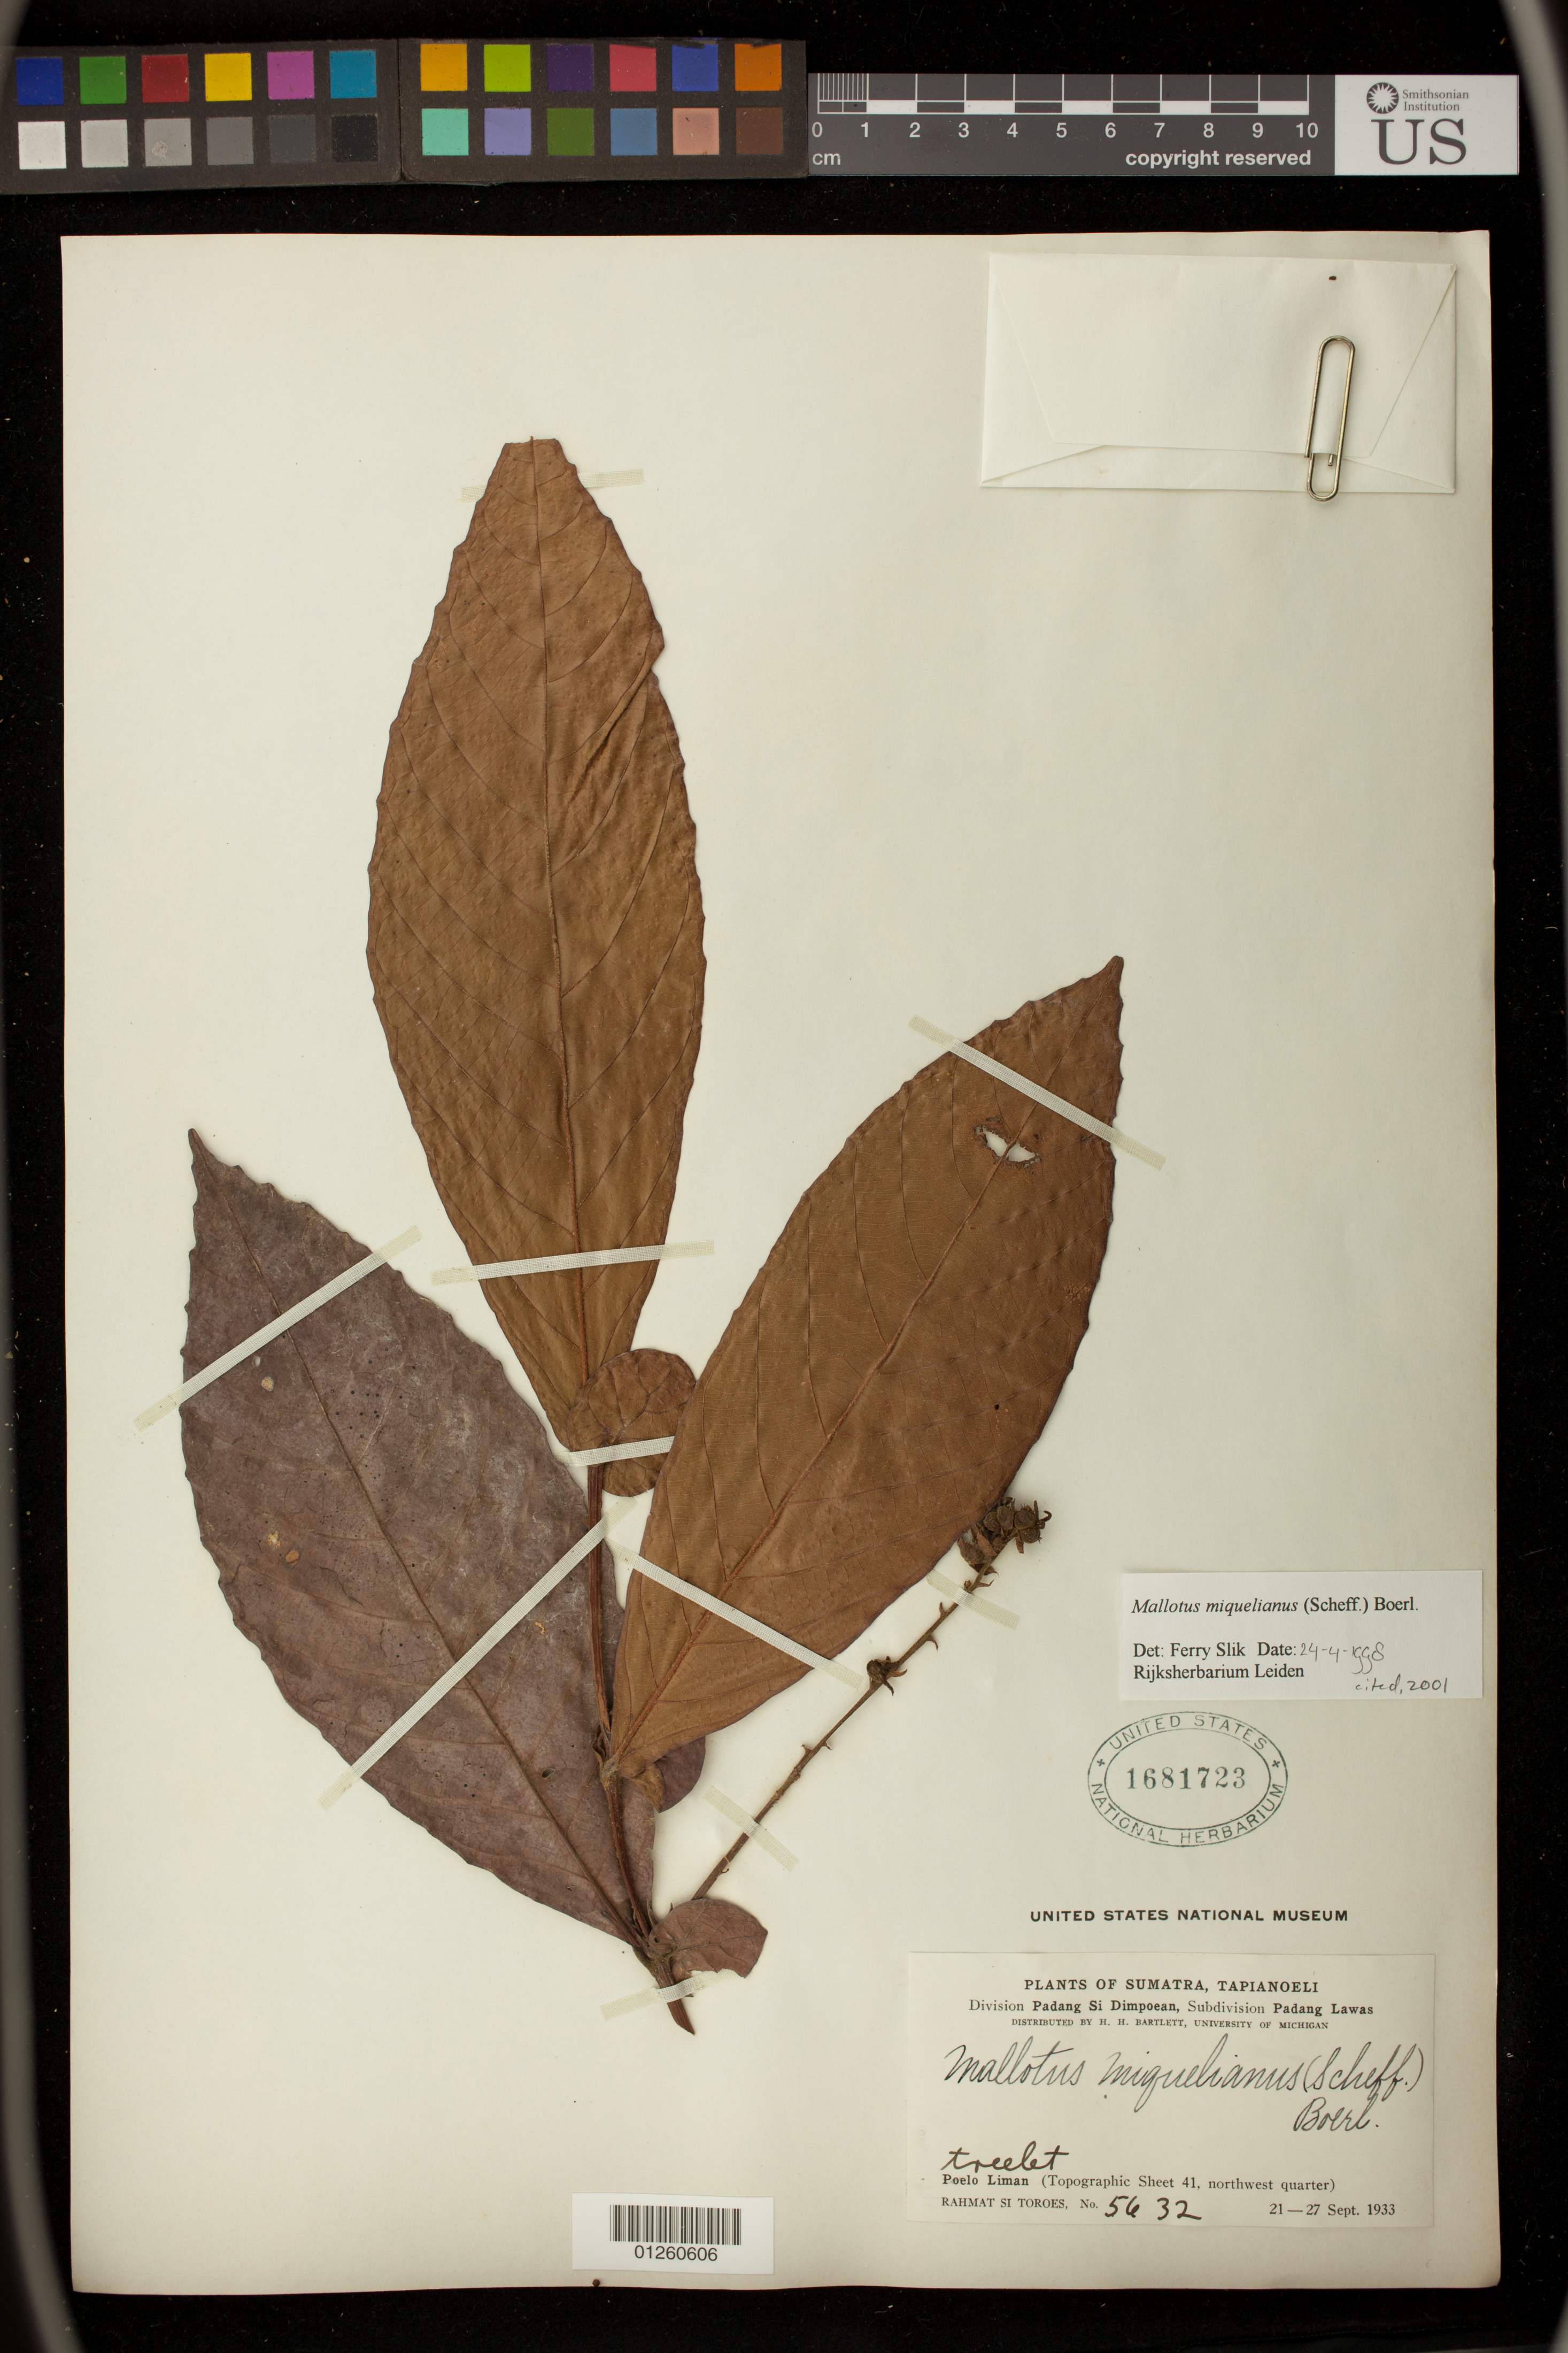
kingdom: Plantae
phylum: Tracheophyta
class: Magnoliopsida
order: Malpighiales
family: Euphorbiaceae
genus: Mallotus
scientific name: Mallotus miquelianus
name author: (Scheff.) Boerl.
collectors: Rahmat Si Boeea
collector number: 5632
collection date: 1933-09-21/1933-09-27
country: Indonesia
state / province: Sumatra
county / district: Sumatera Utara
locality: Tapianoeli,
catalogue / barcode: US 1681723